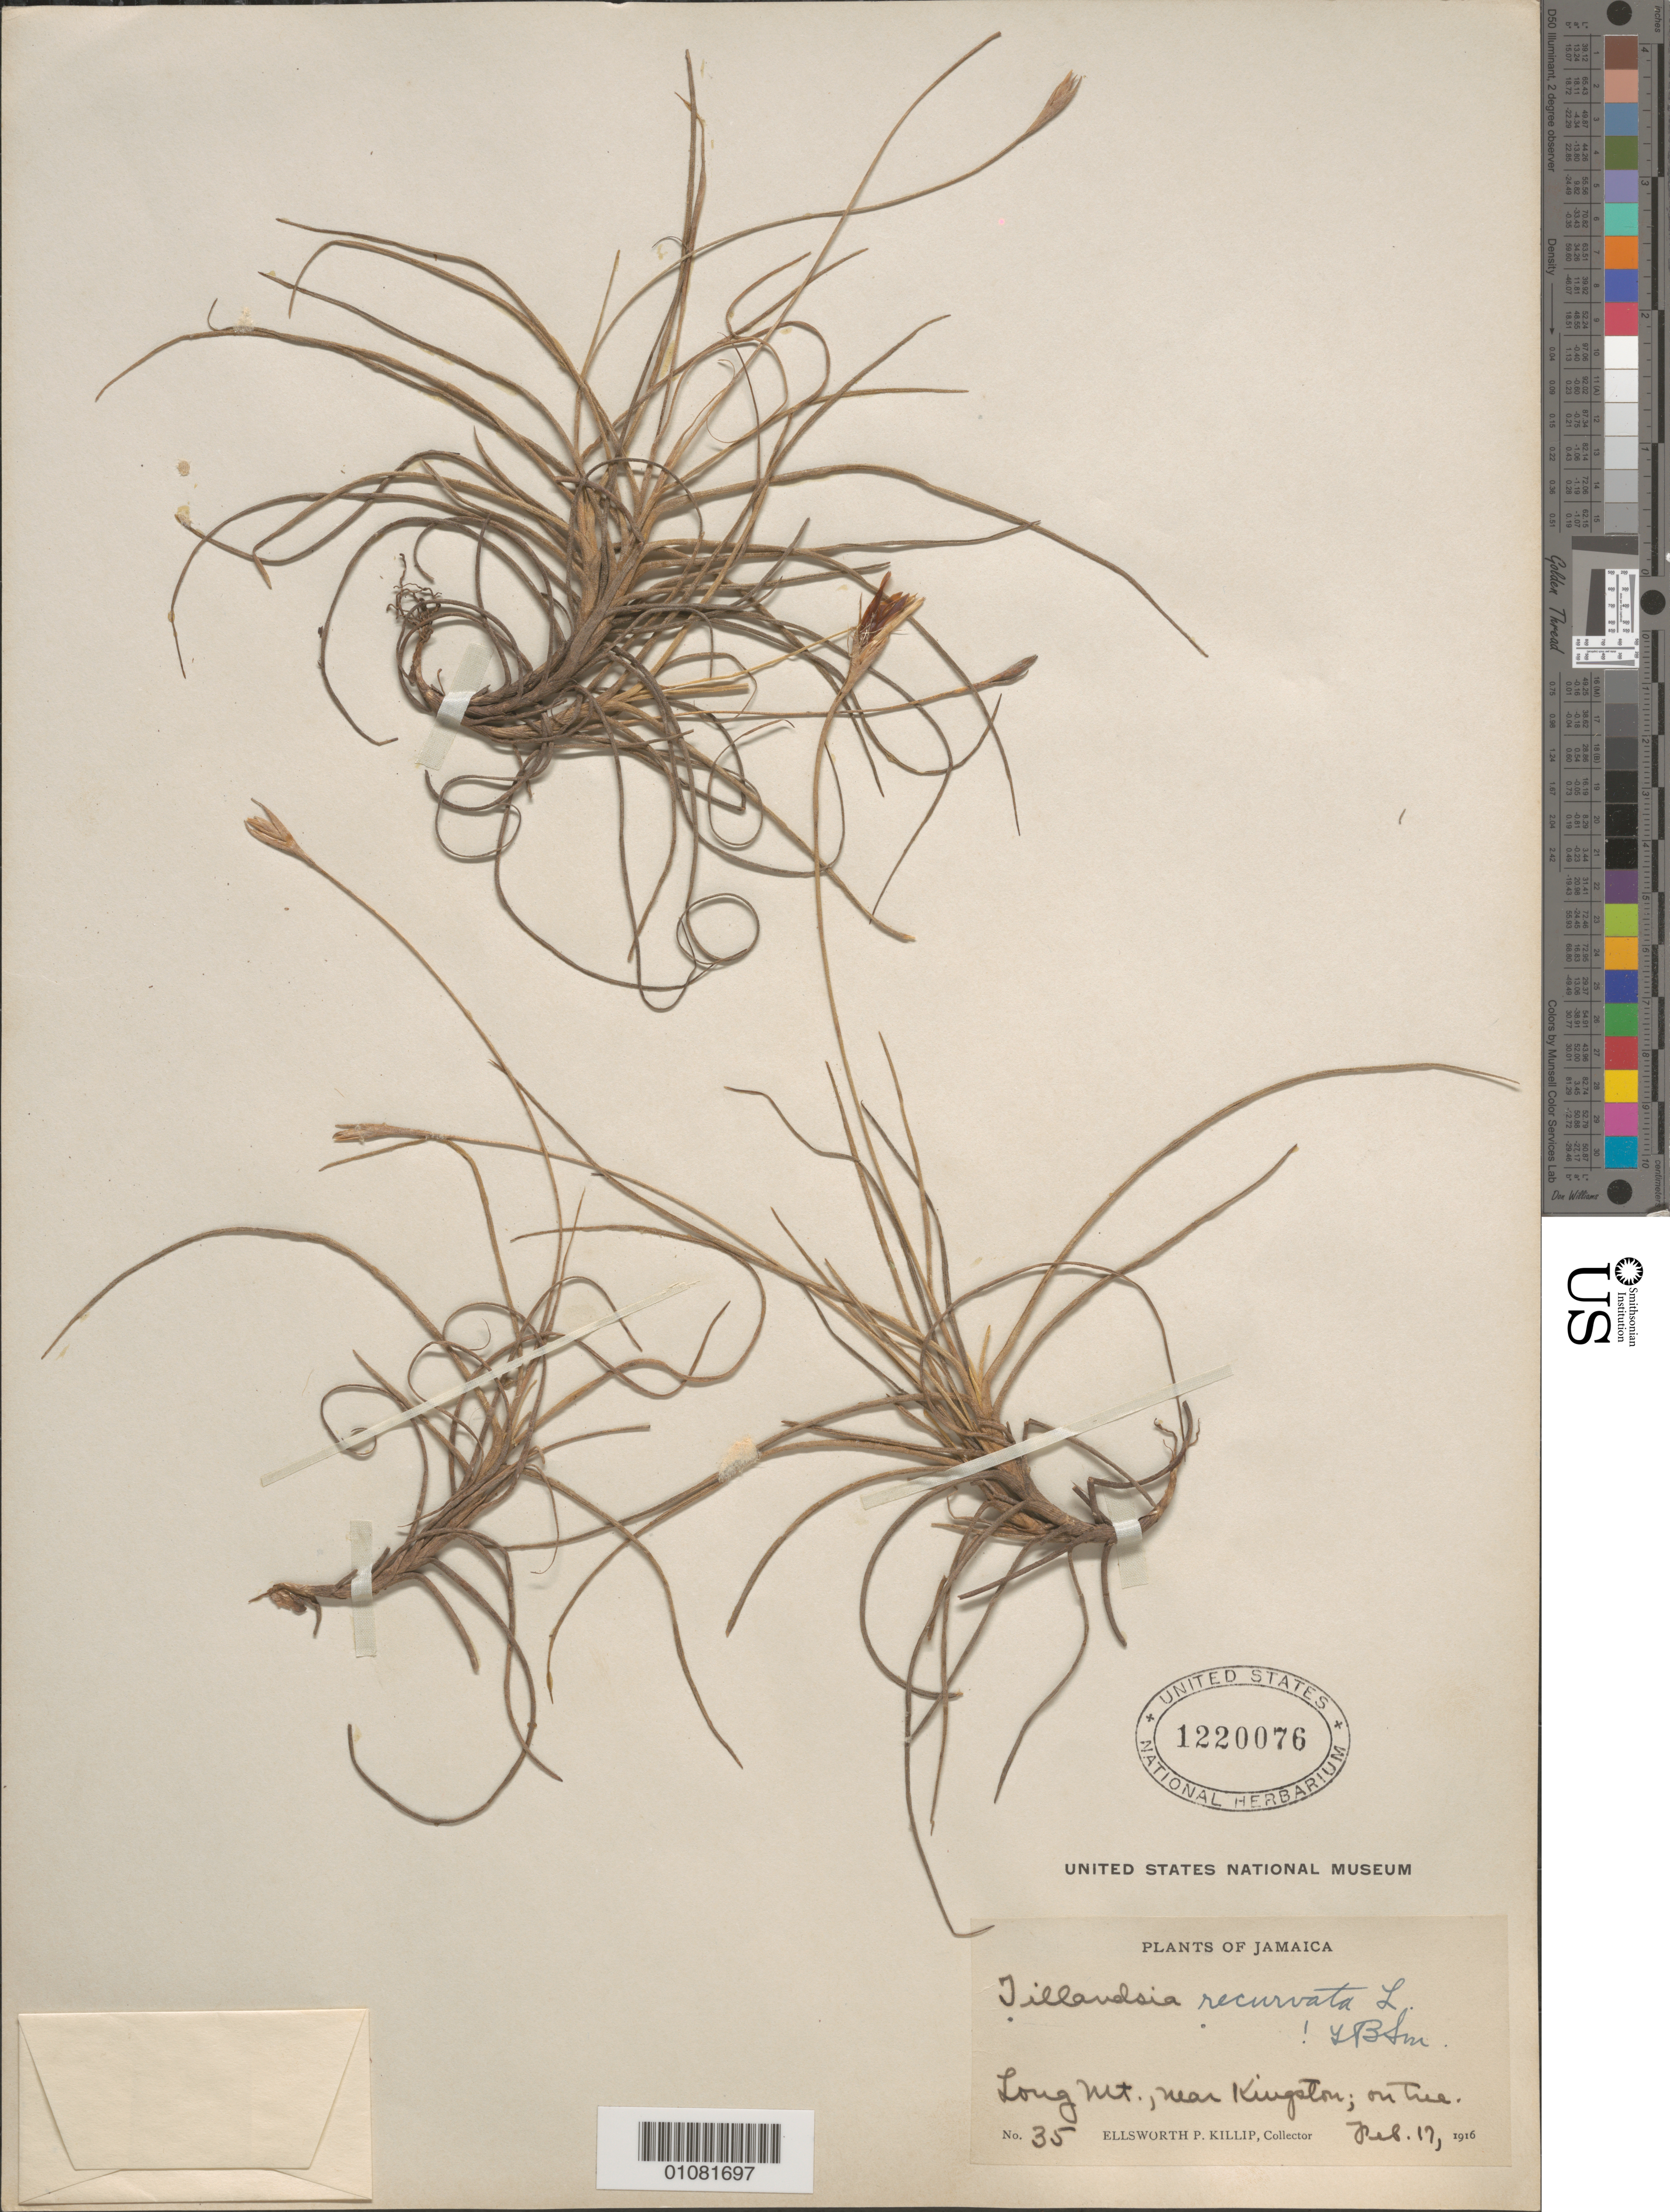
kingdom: Plantae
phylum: Tracheophyta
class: Liliopsida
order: Poales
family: Bromeliaceae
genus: Tillandsia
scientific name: Tillandsia recurvata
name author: L.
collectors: E. P. Killip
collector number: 35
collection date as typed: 17 Feb 1916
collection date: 1916-02-17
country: Jamaica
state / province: Kingston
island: Jamaica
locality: Long Mt., near Kingston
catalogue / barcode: US 1220076